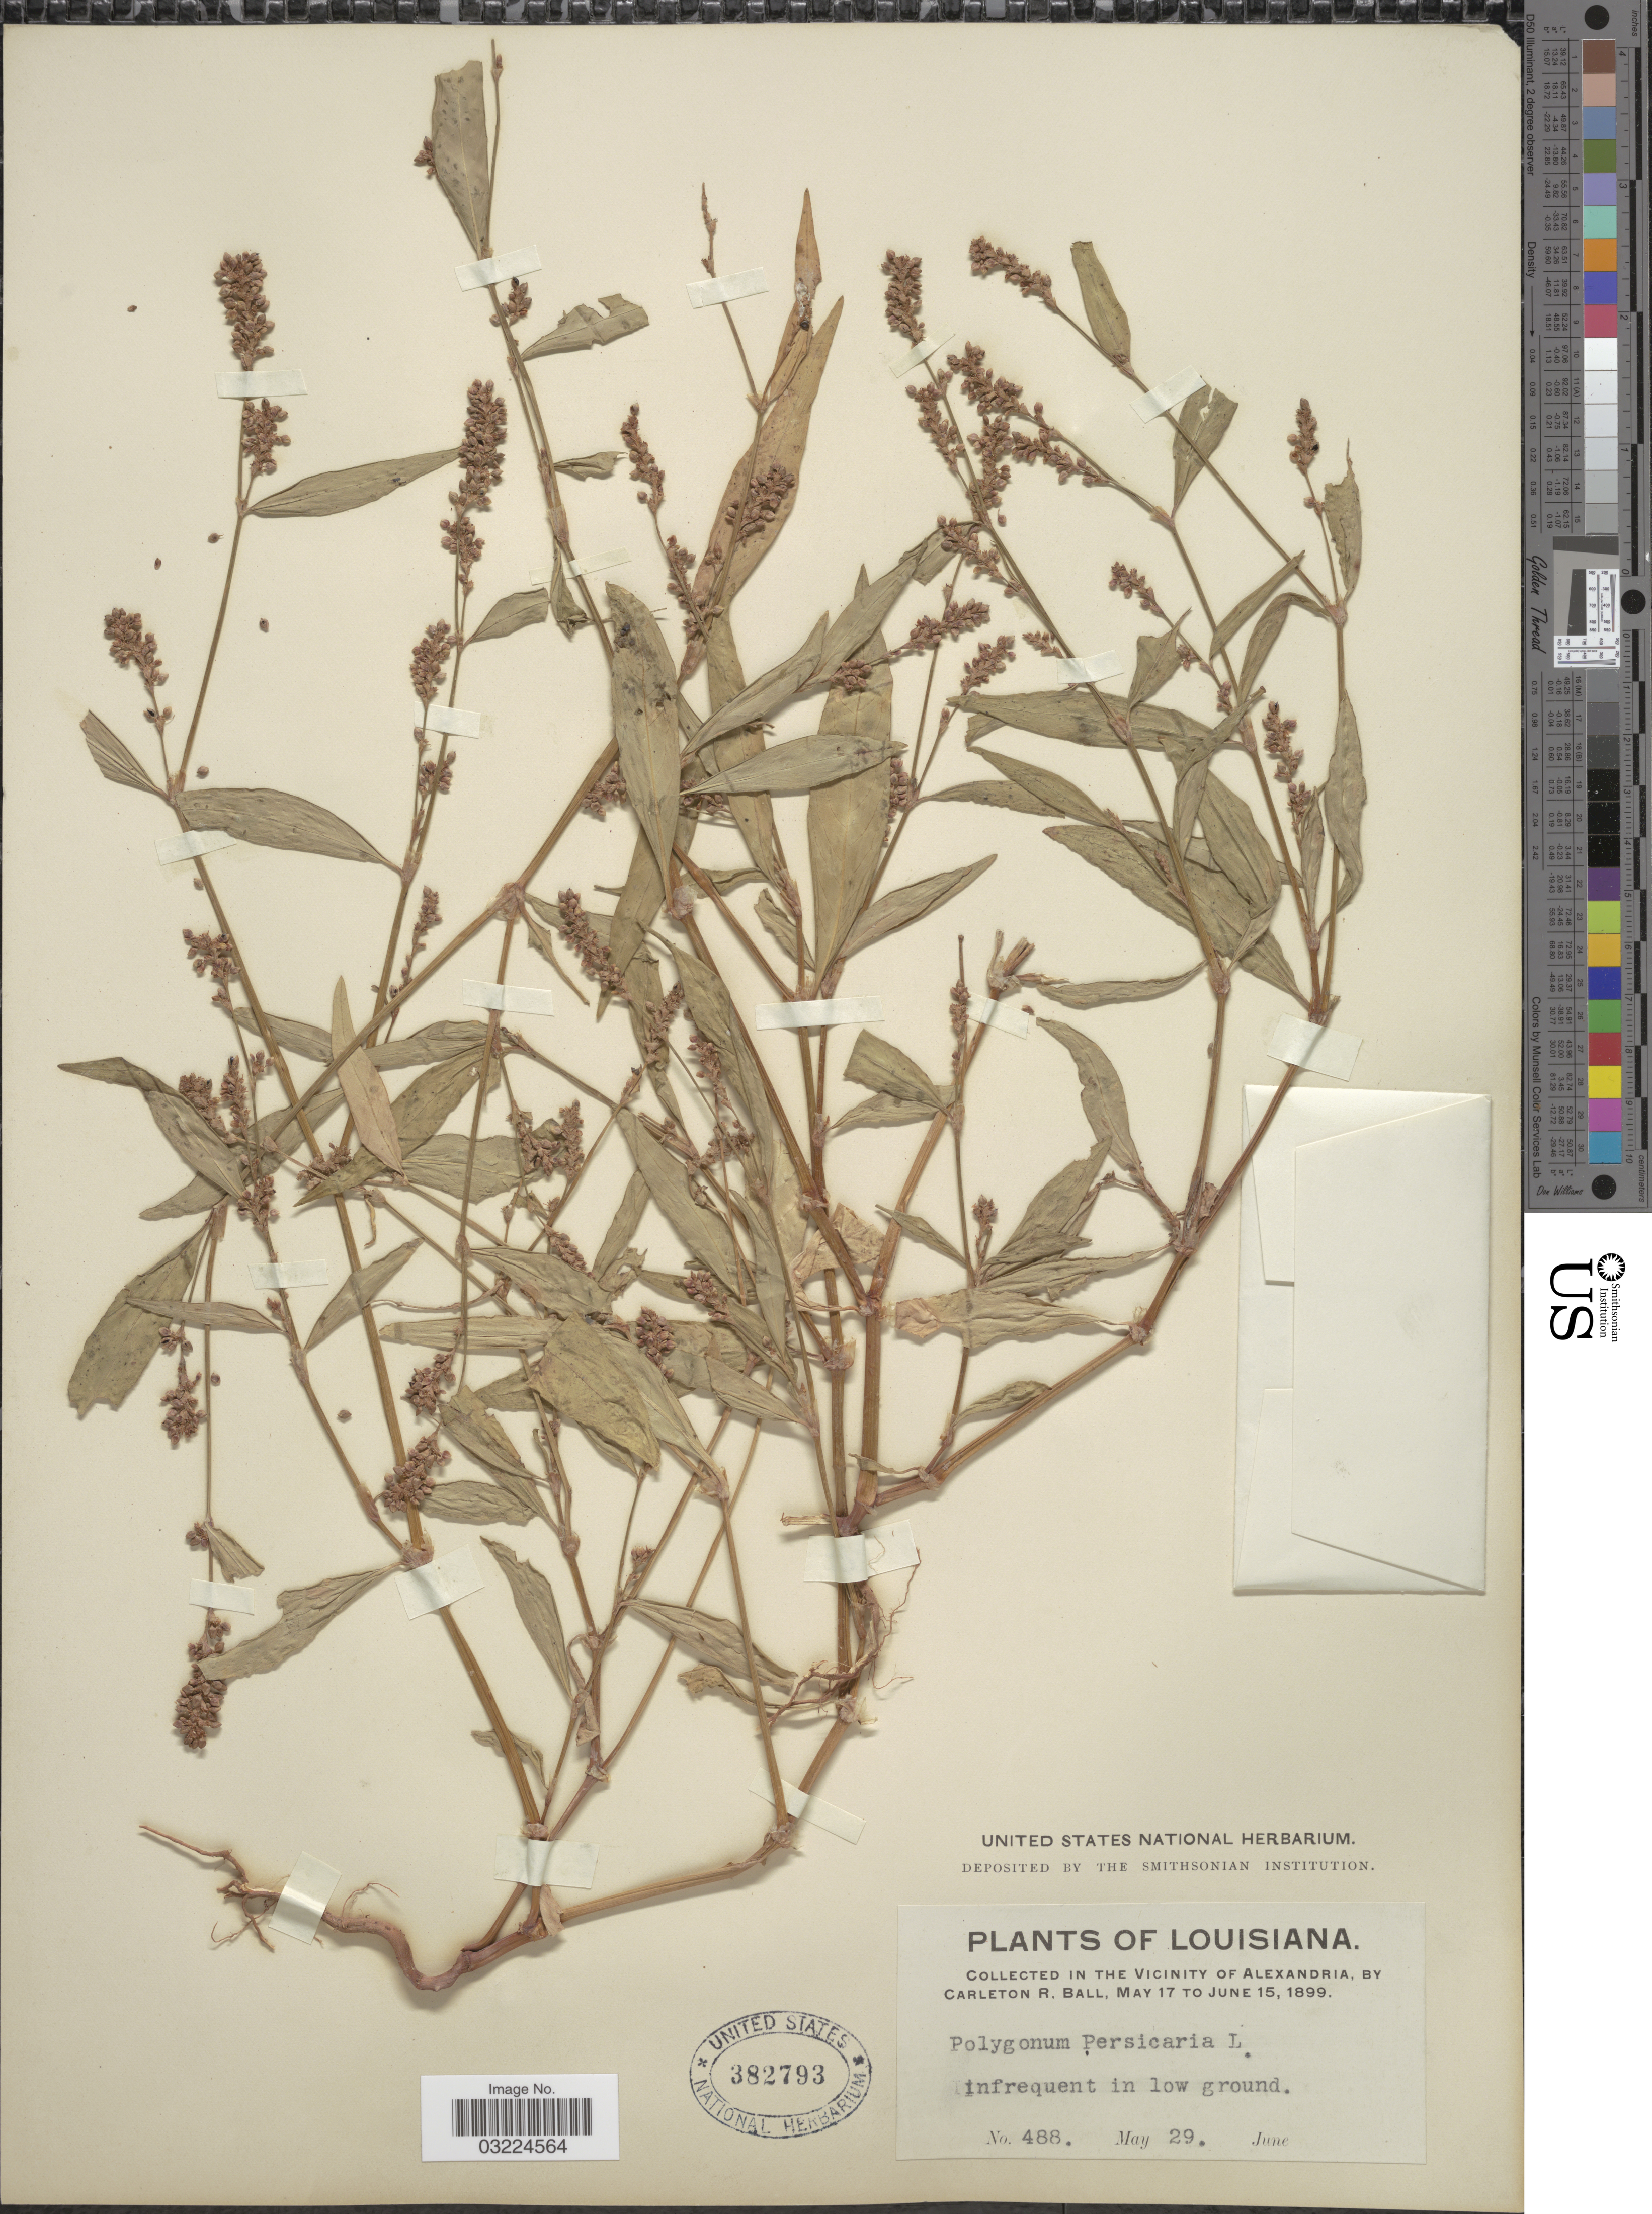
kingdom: Plantae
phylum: Tracheophyta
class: Magnoliopsida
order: Caryophyllales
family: Polygonaceae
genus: Persicaria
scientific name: Persicaria maculosa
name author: S.F. Gray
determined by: Atha, D. E.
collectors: C. R. Ball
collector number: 488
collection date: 1899-05-29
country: United States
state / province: Louisiana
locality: In the Vicinity of Alexandria.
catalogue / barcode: US 382793